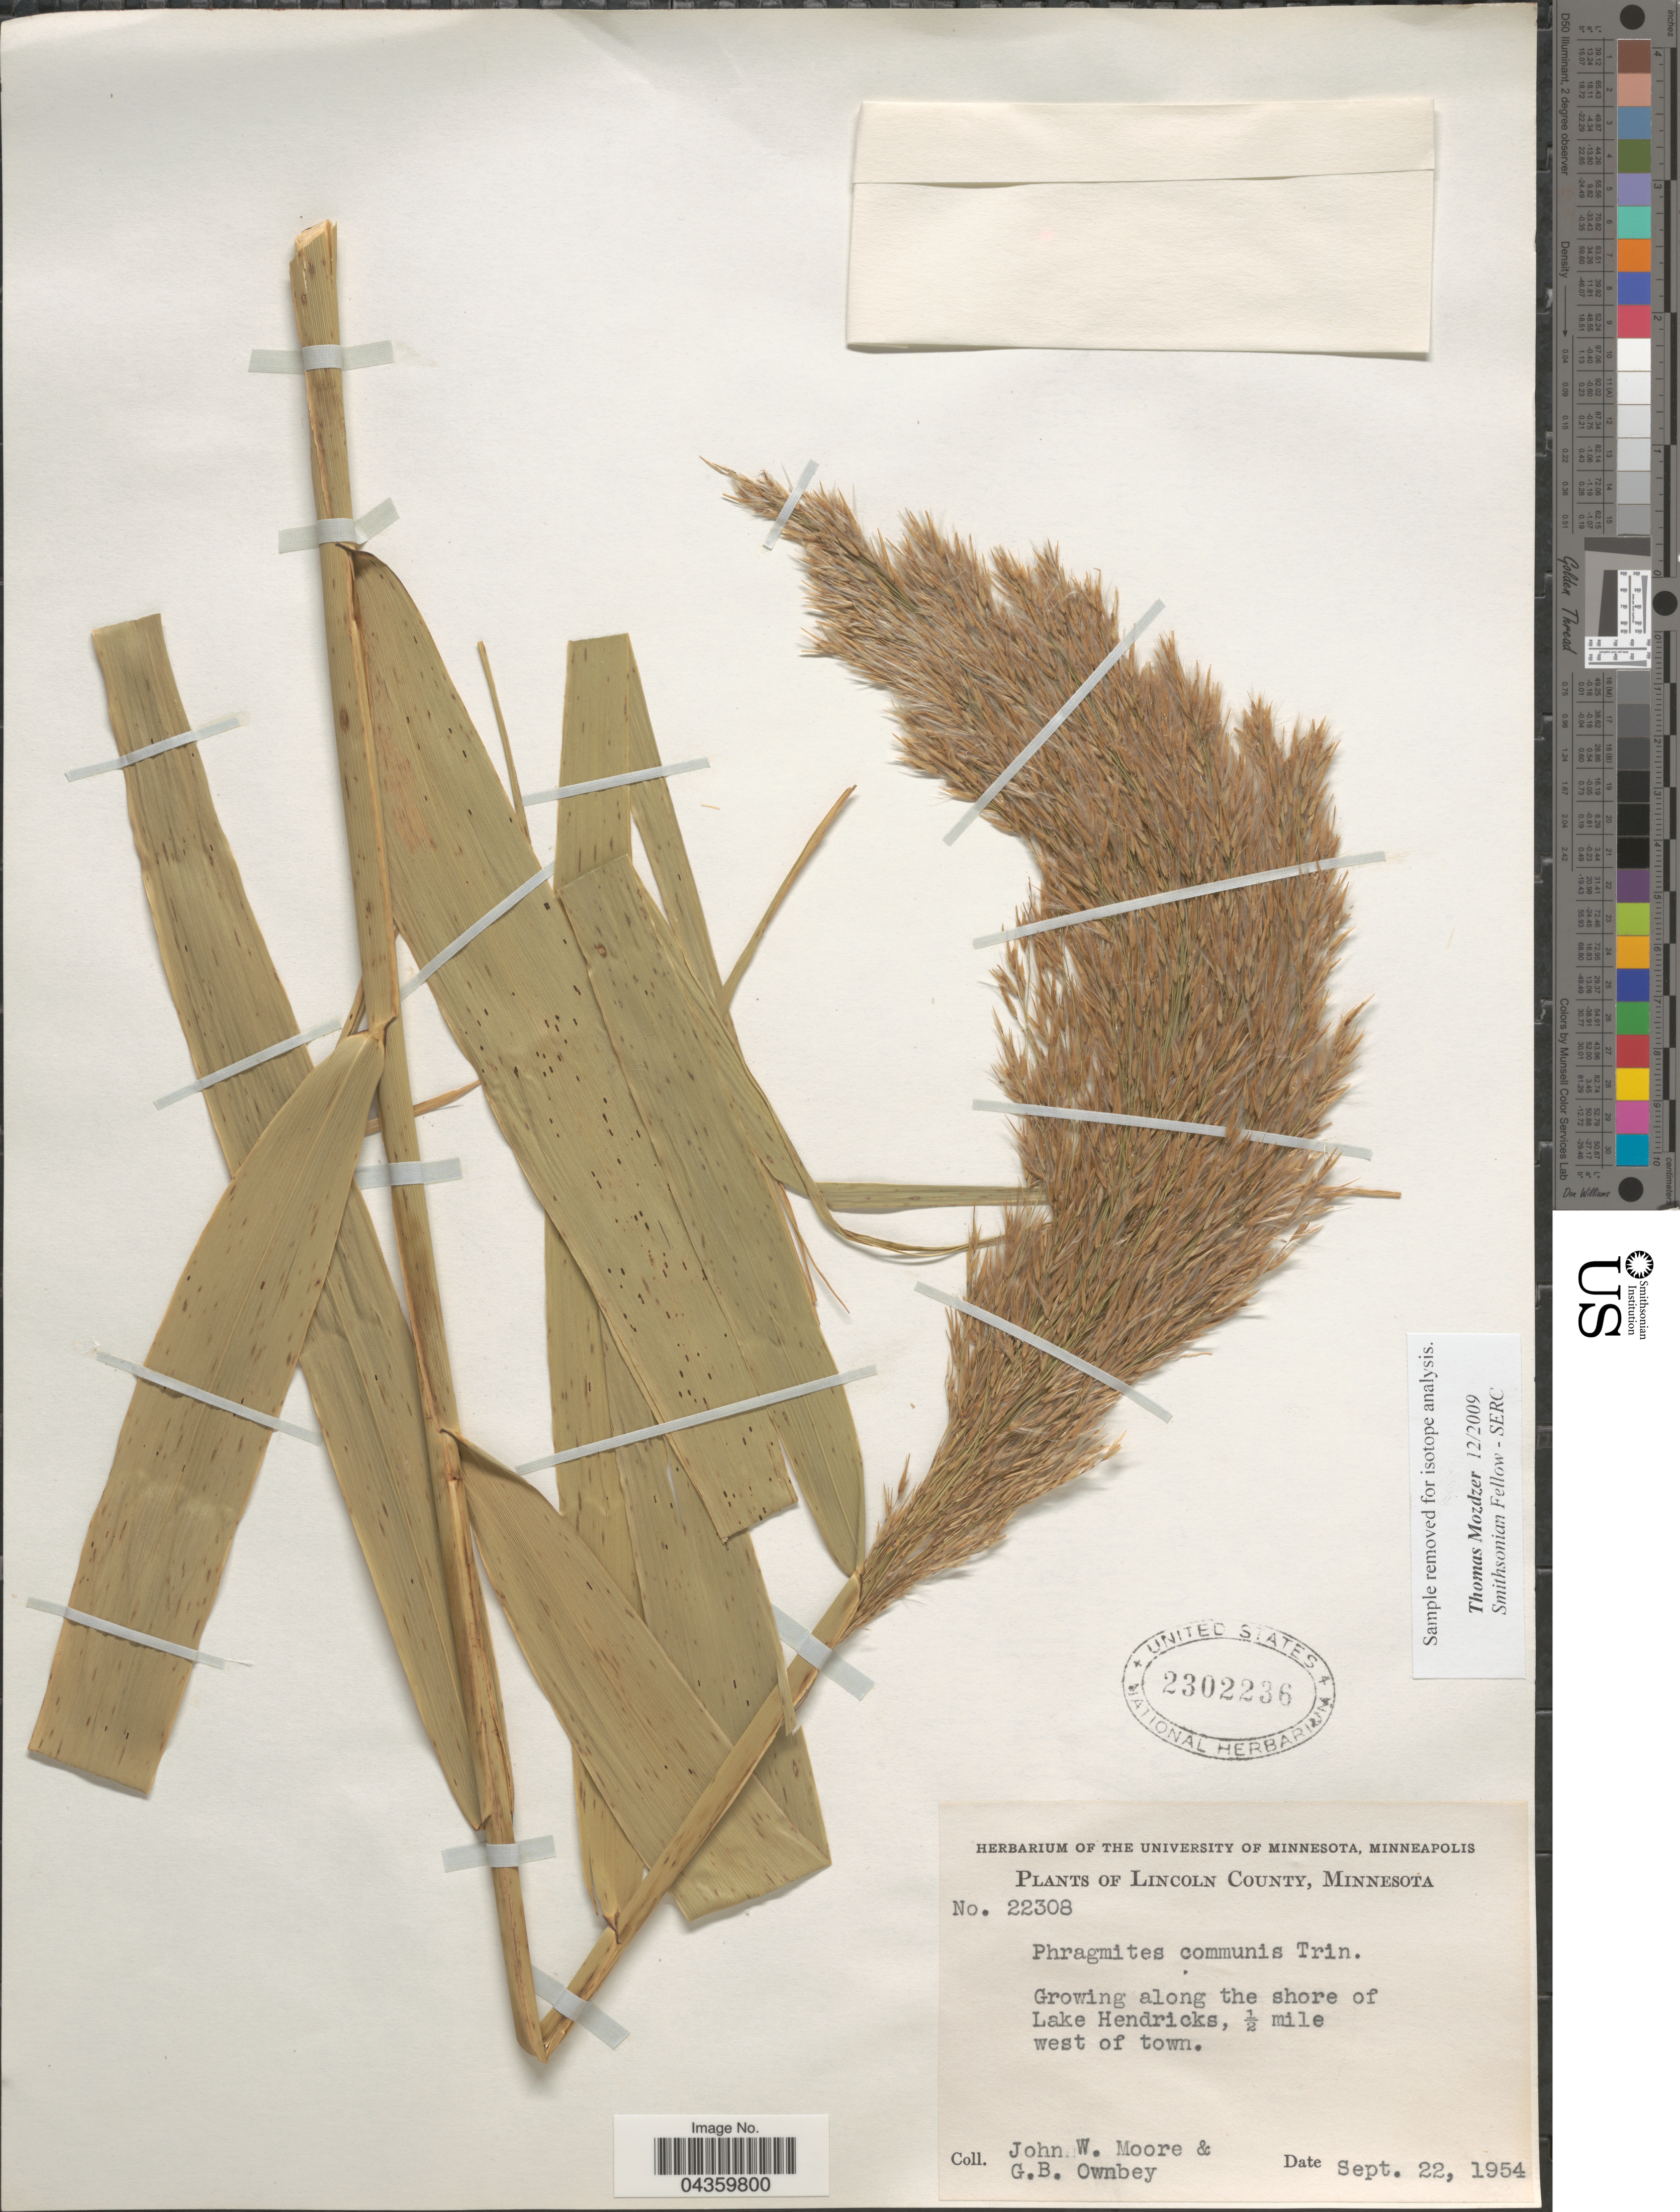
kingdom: Plantae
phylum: Tracheophyta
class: Liliopsida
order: Poales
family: Poaceae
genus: Phragmites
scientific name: Phragmites australis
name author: (Cav.) Trin. ex Steud.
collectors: J. Moore & G. B. Ownbey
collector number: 22308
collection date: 1954-09-22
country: United States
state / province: Minnesota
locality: Lincoln County. Along the shore of Lake Hendricks, ½ mile west of town.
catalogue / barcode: US 2302236